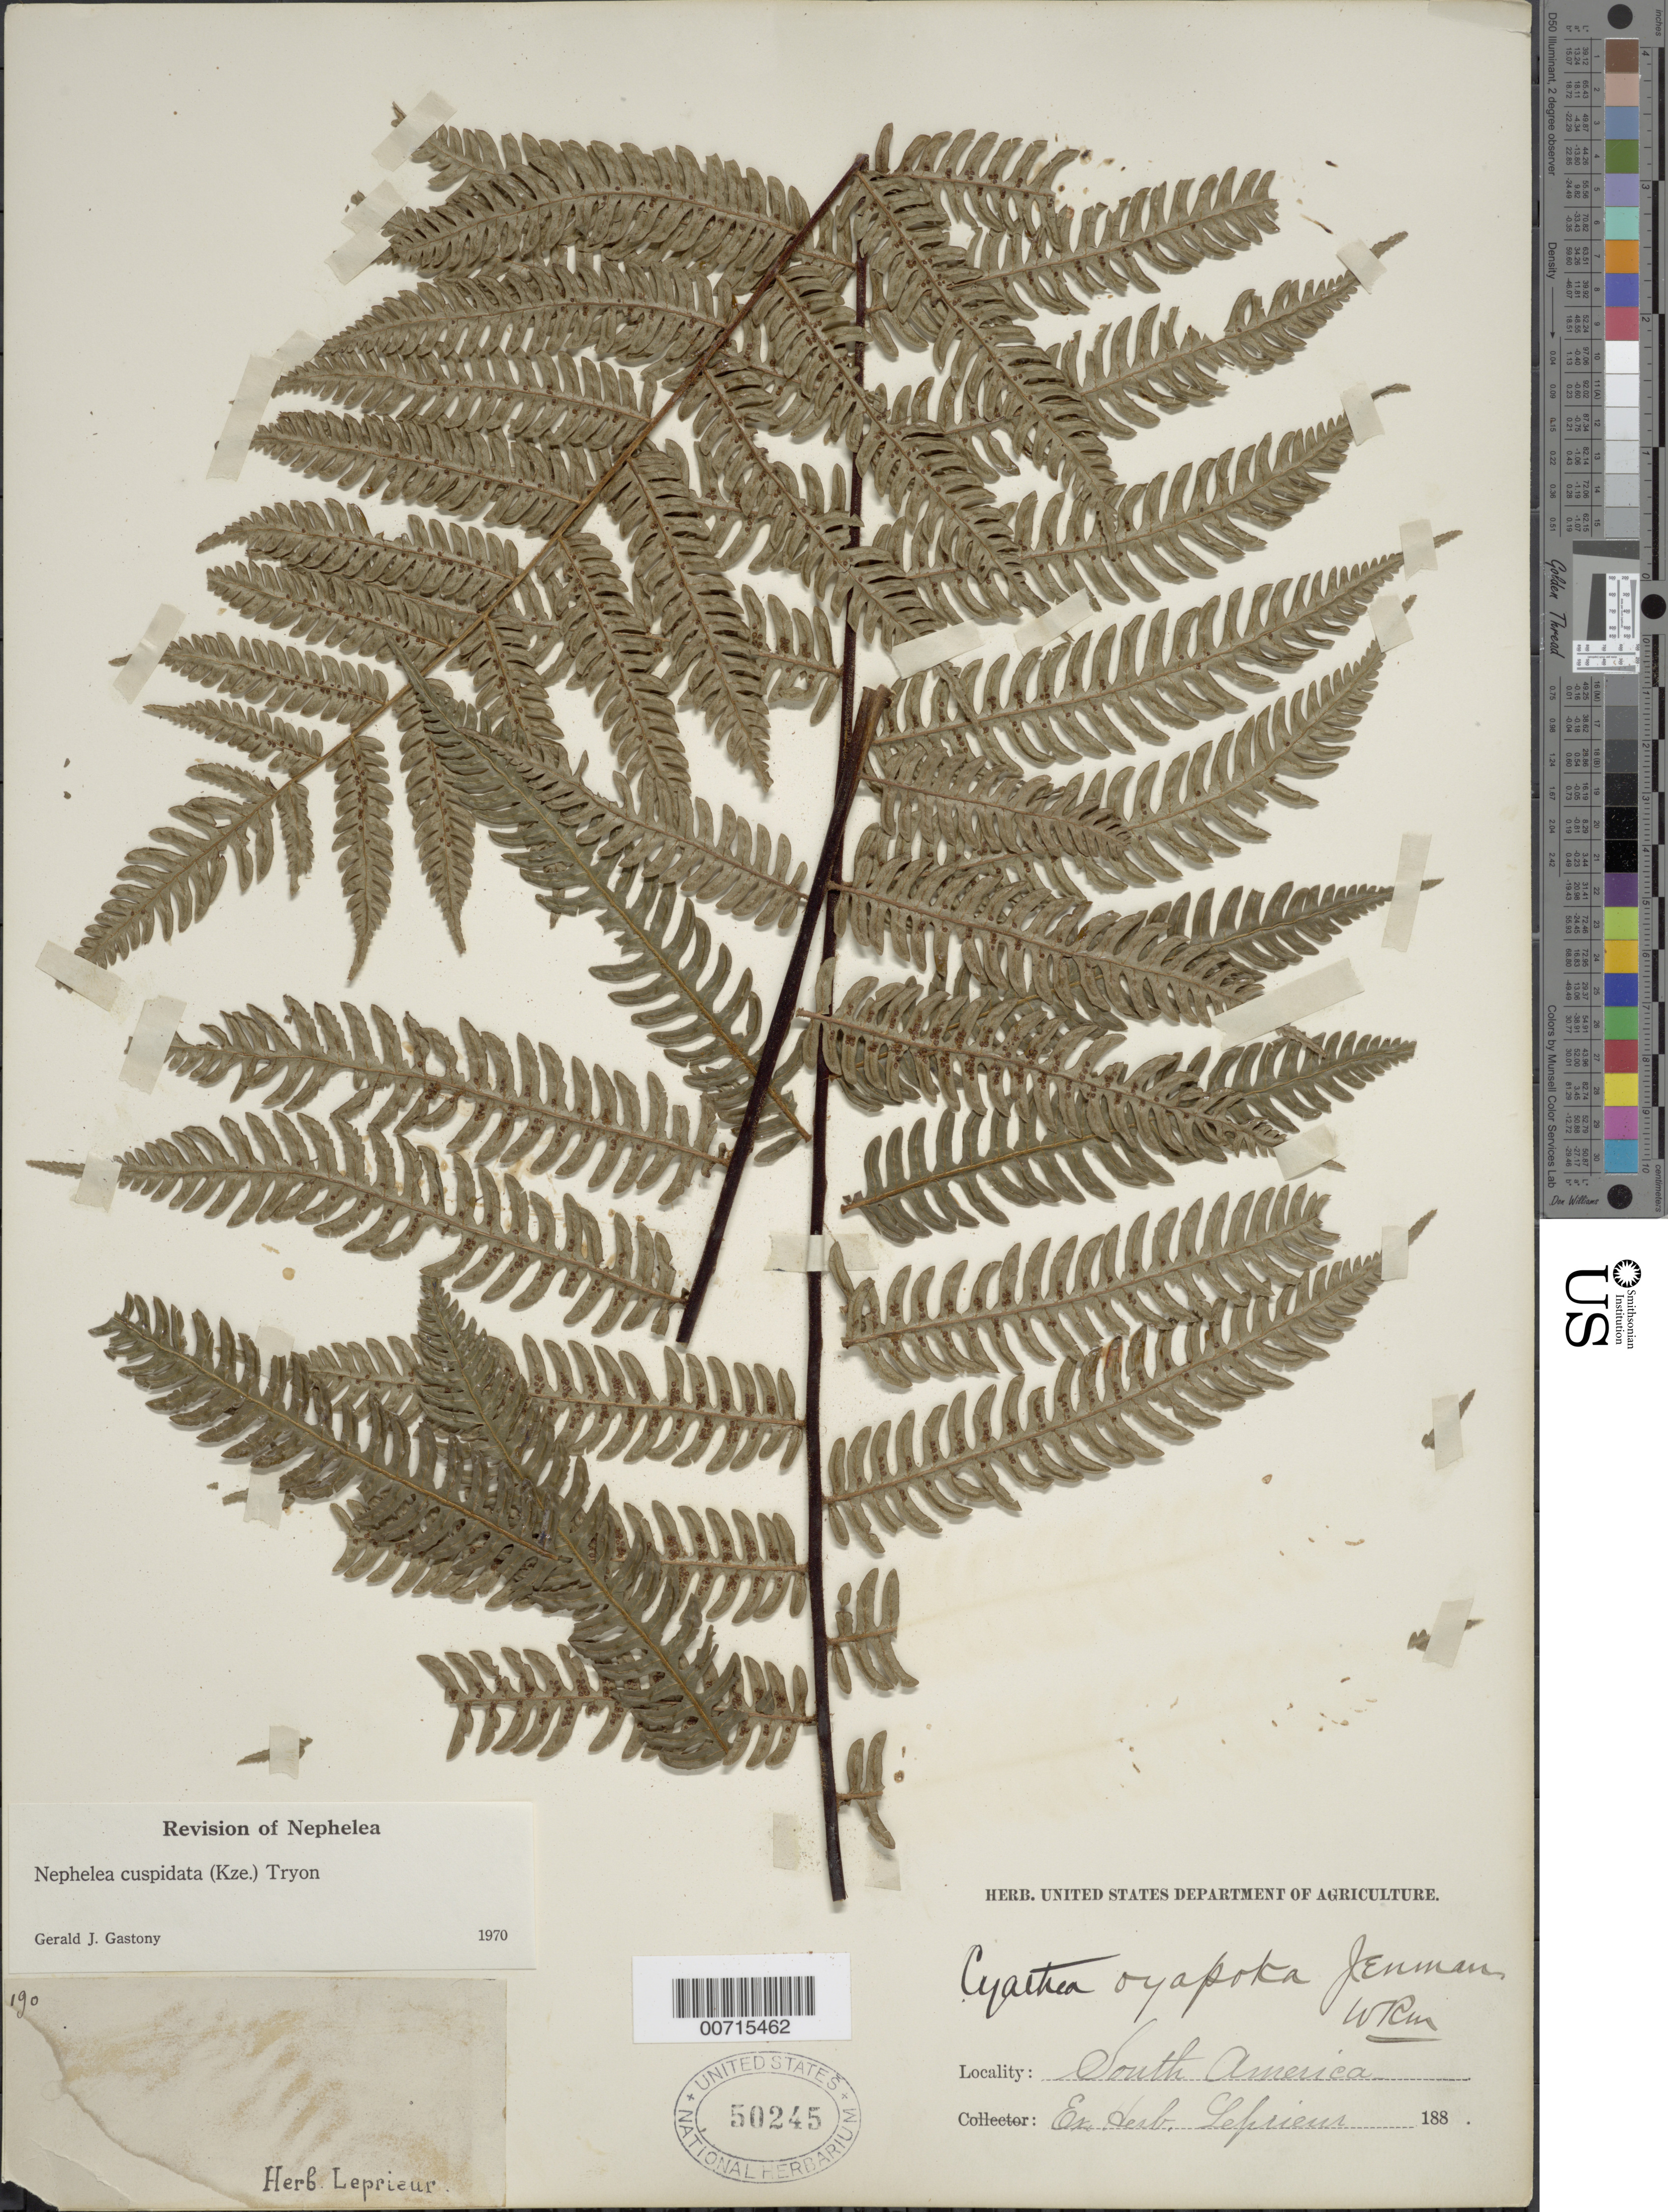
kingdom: Plantae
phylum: Tracheophyta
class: Polypodiopsida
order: Cyatheales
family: Cyatheaceae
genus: Alsophila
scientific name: Alsophila cuspidata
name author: (Kunze) D.S. Conant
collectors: F. M. R. Leprieur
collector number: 190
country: French Guiana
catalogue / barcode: US 50245